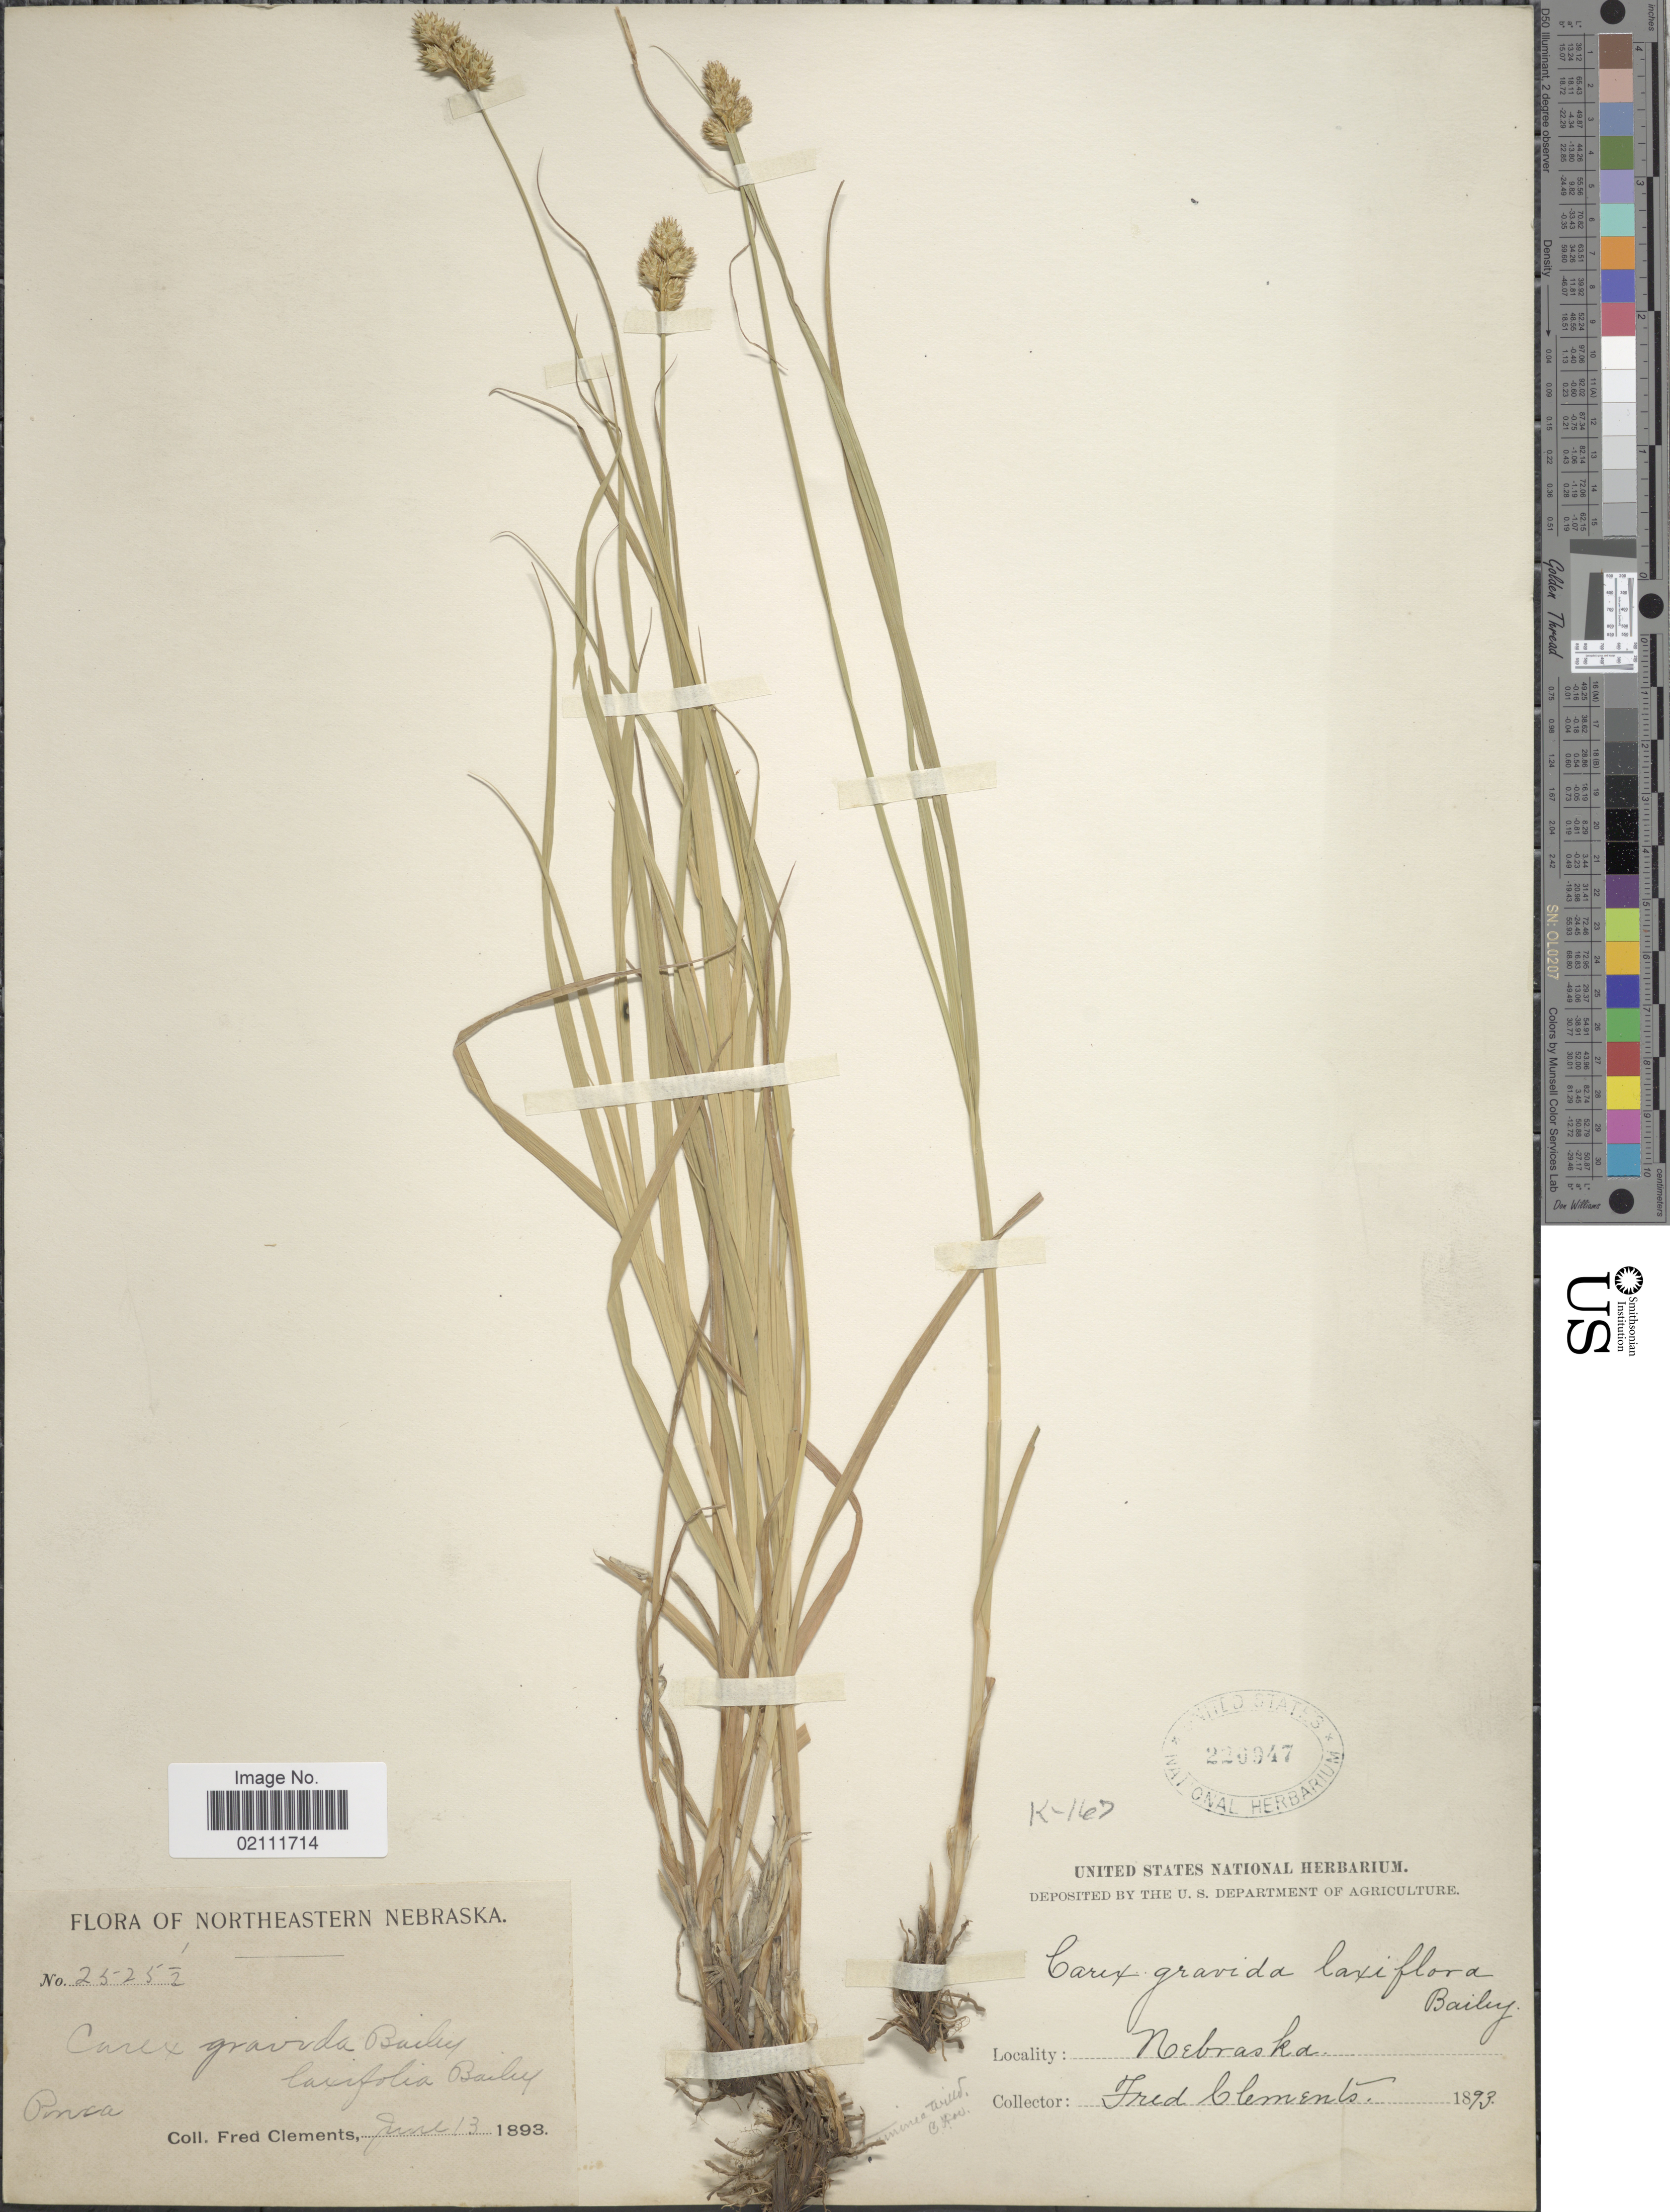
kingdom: Plantae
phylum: Tracheophyta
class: Liliopsida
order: Poales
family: Cyperaceae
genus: Carex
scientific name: Carex gravida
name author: L.H. Bailey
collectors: F. Clements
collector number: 25252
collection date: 1893-06-13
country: United States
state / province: Nebraska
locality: Ponca, Northeastern Nebraska.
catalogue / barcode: US 220947